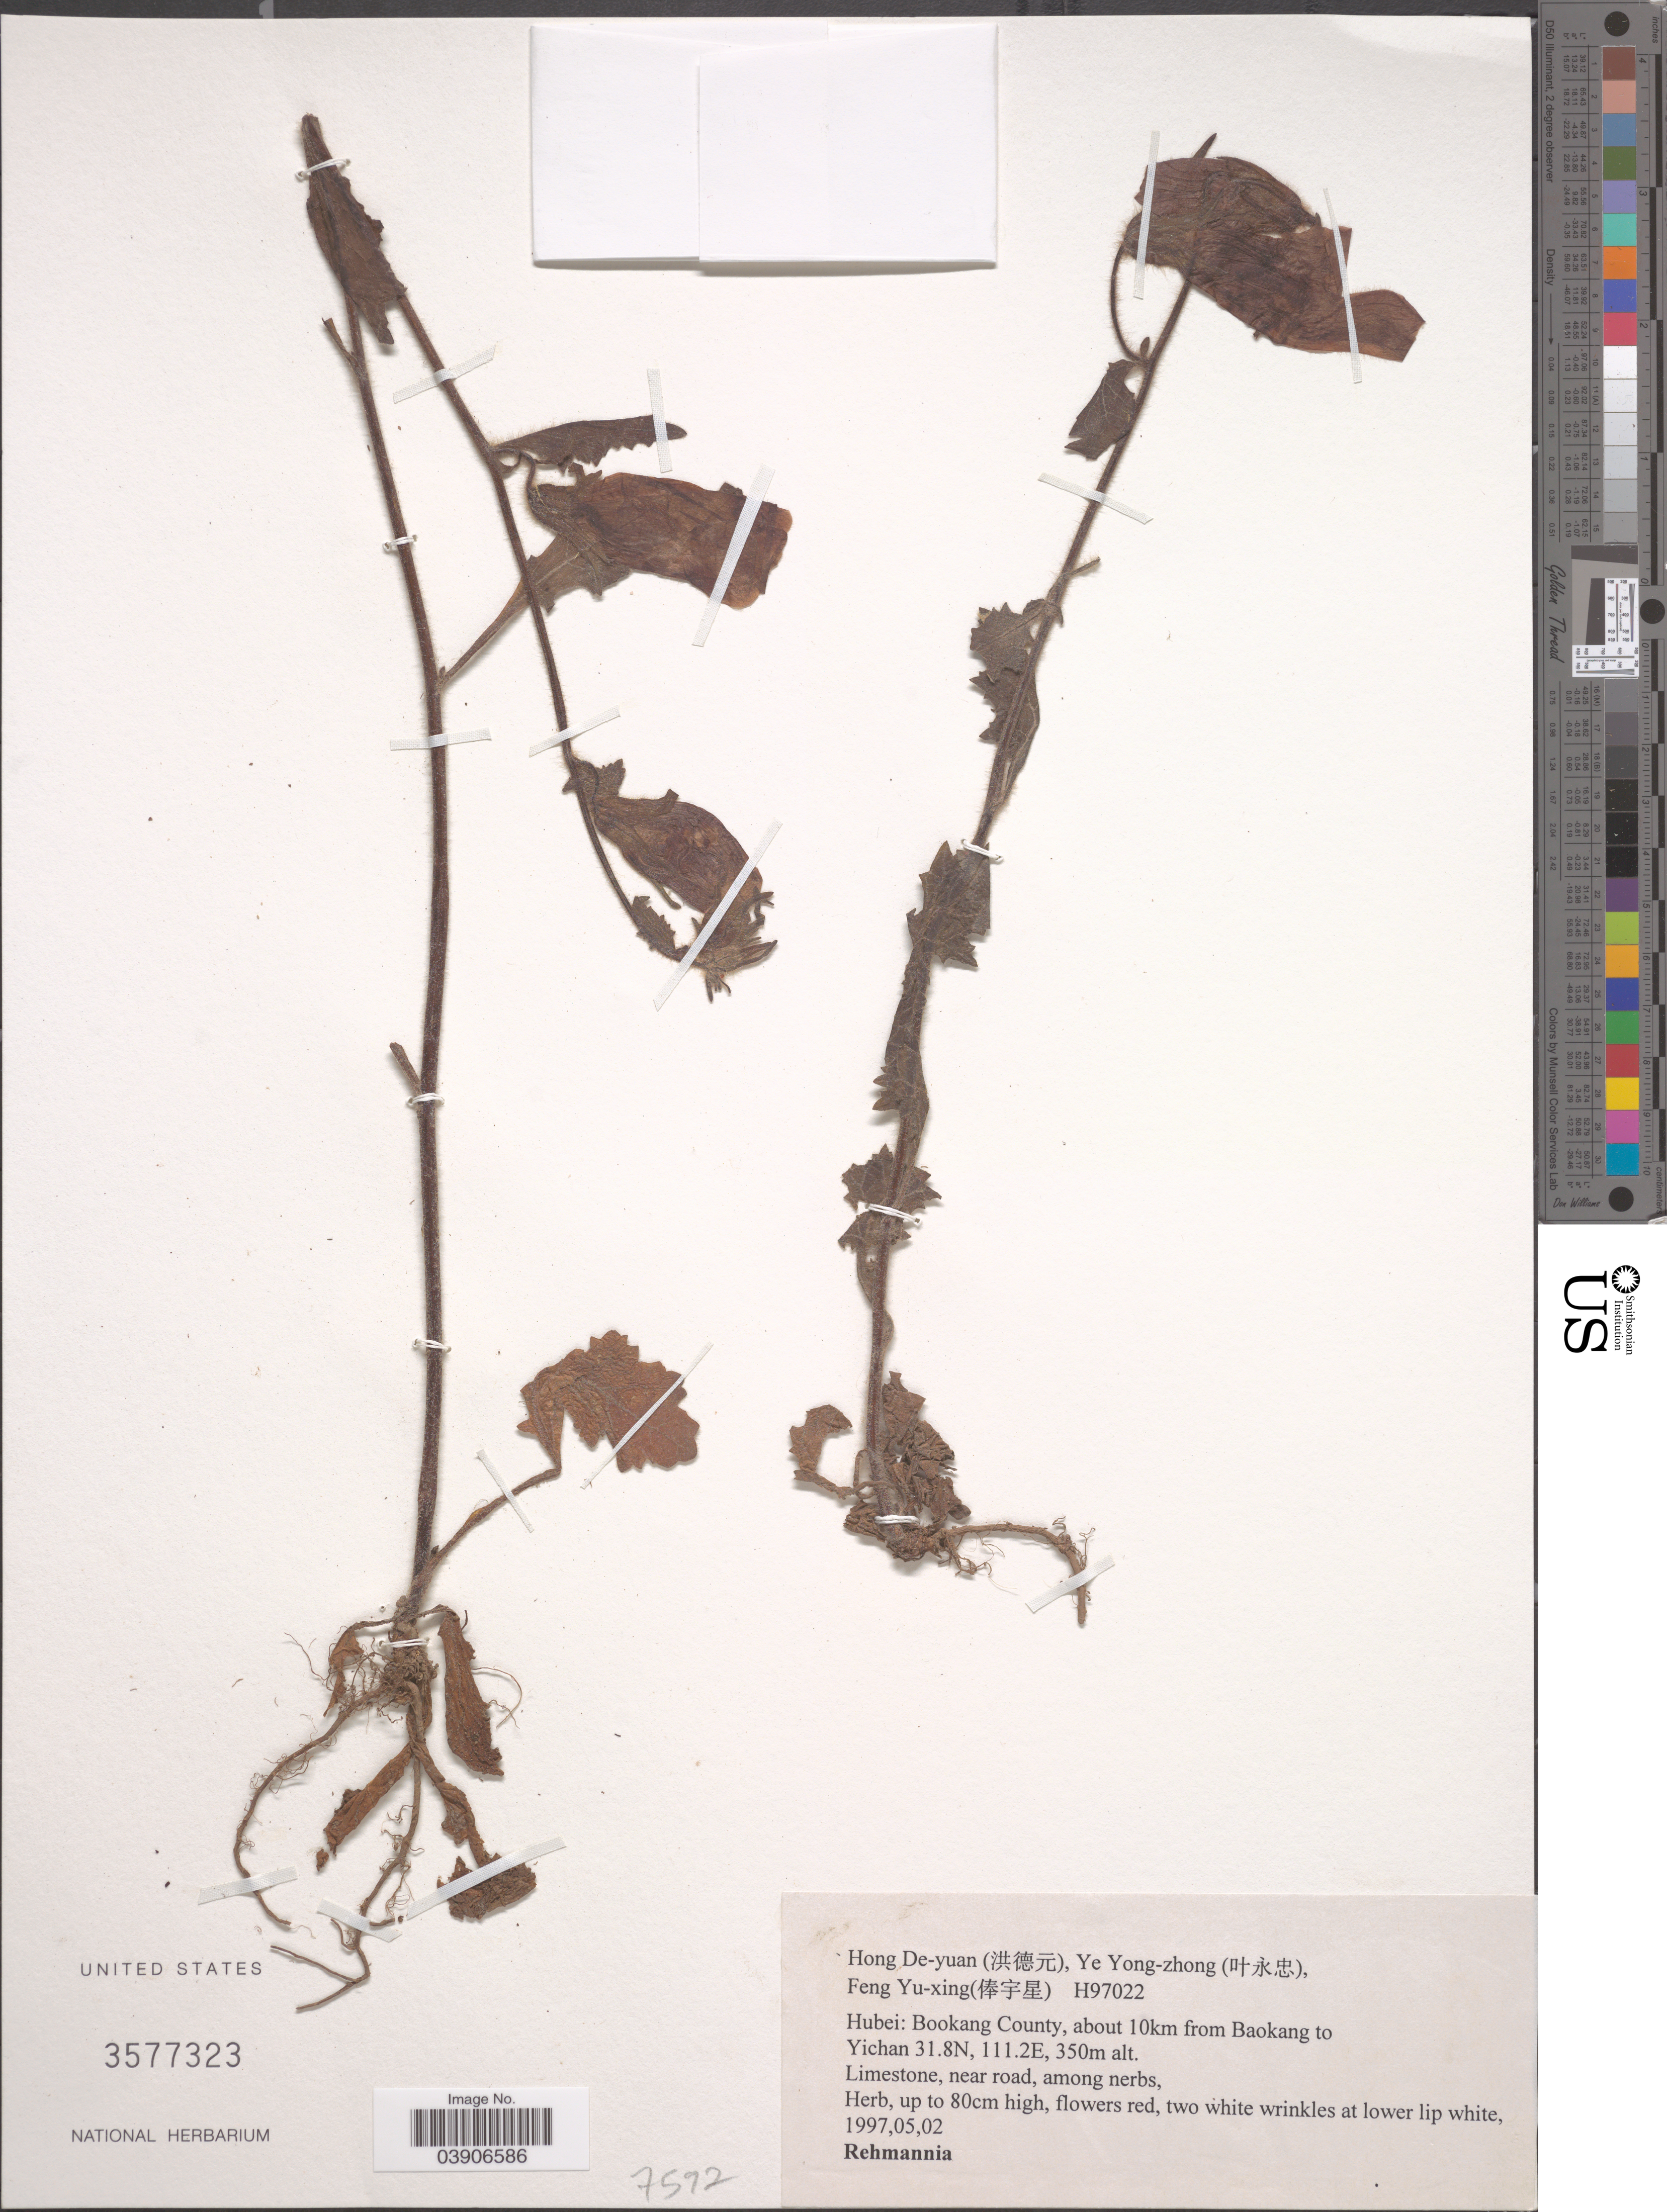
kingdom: Plantae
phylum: Tracheophyta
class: Magnoliopsida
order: Lamiales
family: Rehmanniaceae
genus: Rehmannia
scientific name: Rehmannia sp.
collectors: H. De-yuan, Y. Yong-zhong & F. Yu-xing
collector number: H97022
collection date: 1997-05-02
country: China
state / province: Hubei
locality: Bookang County, about 10km from Baokang to Yichang.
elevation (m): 350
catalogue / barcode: US 3577323